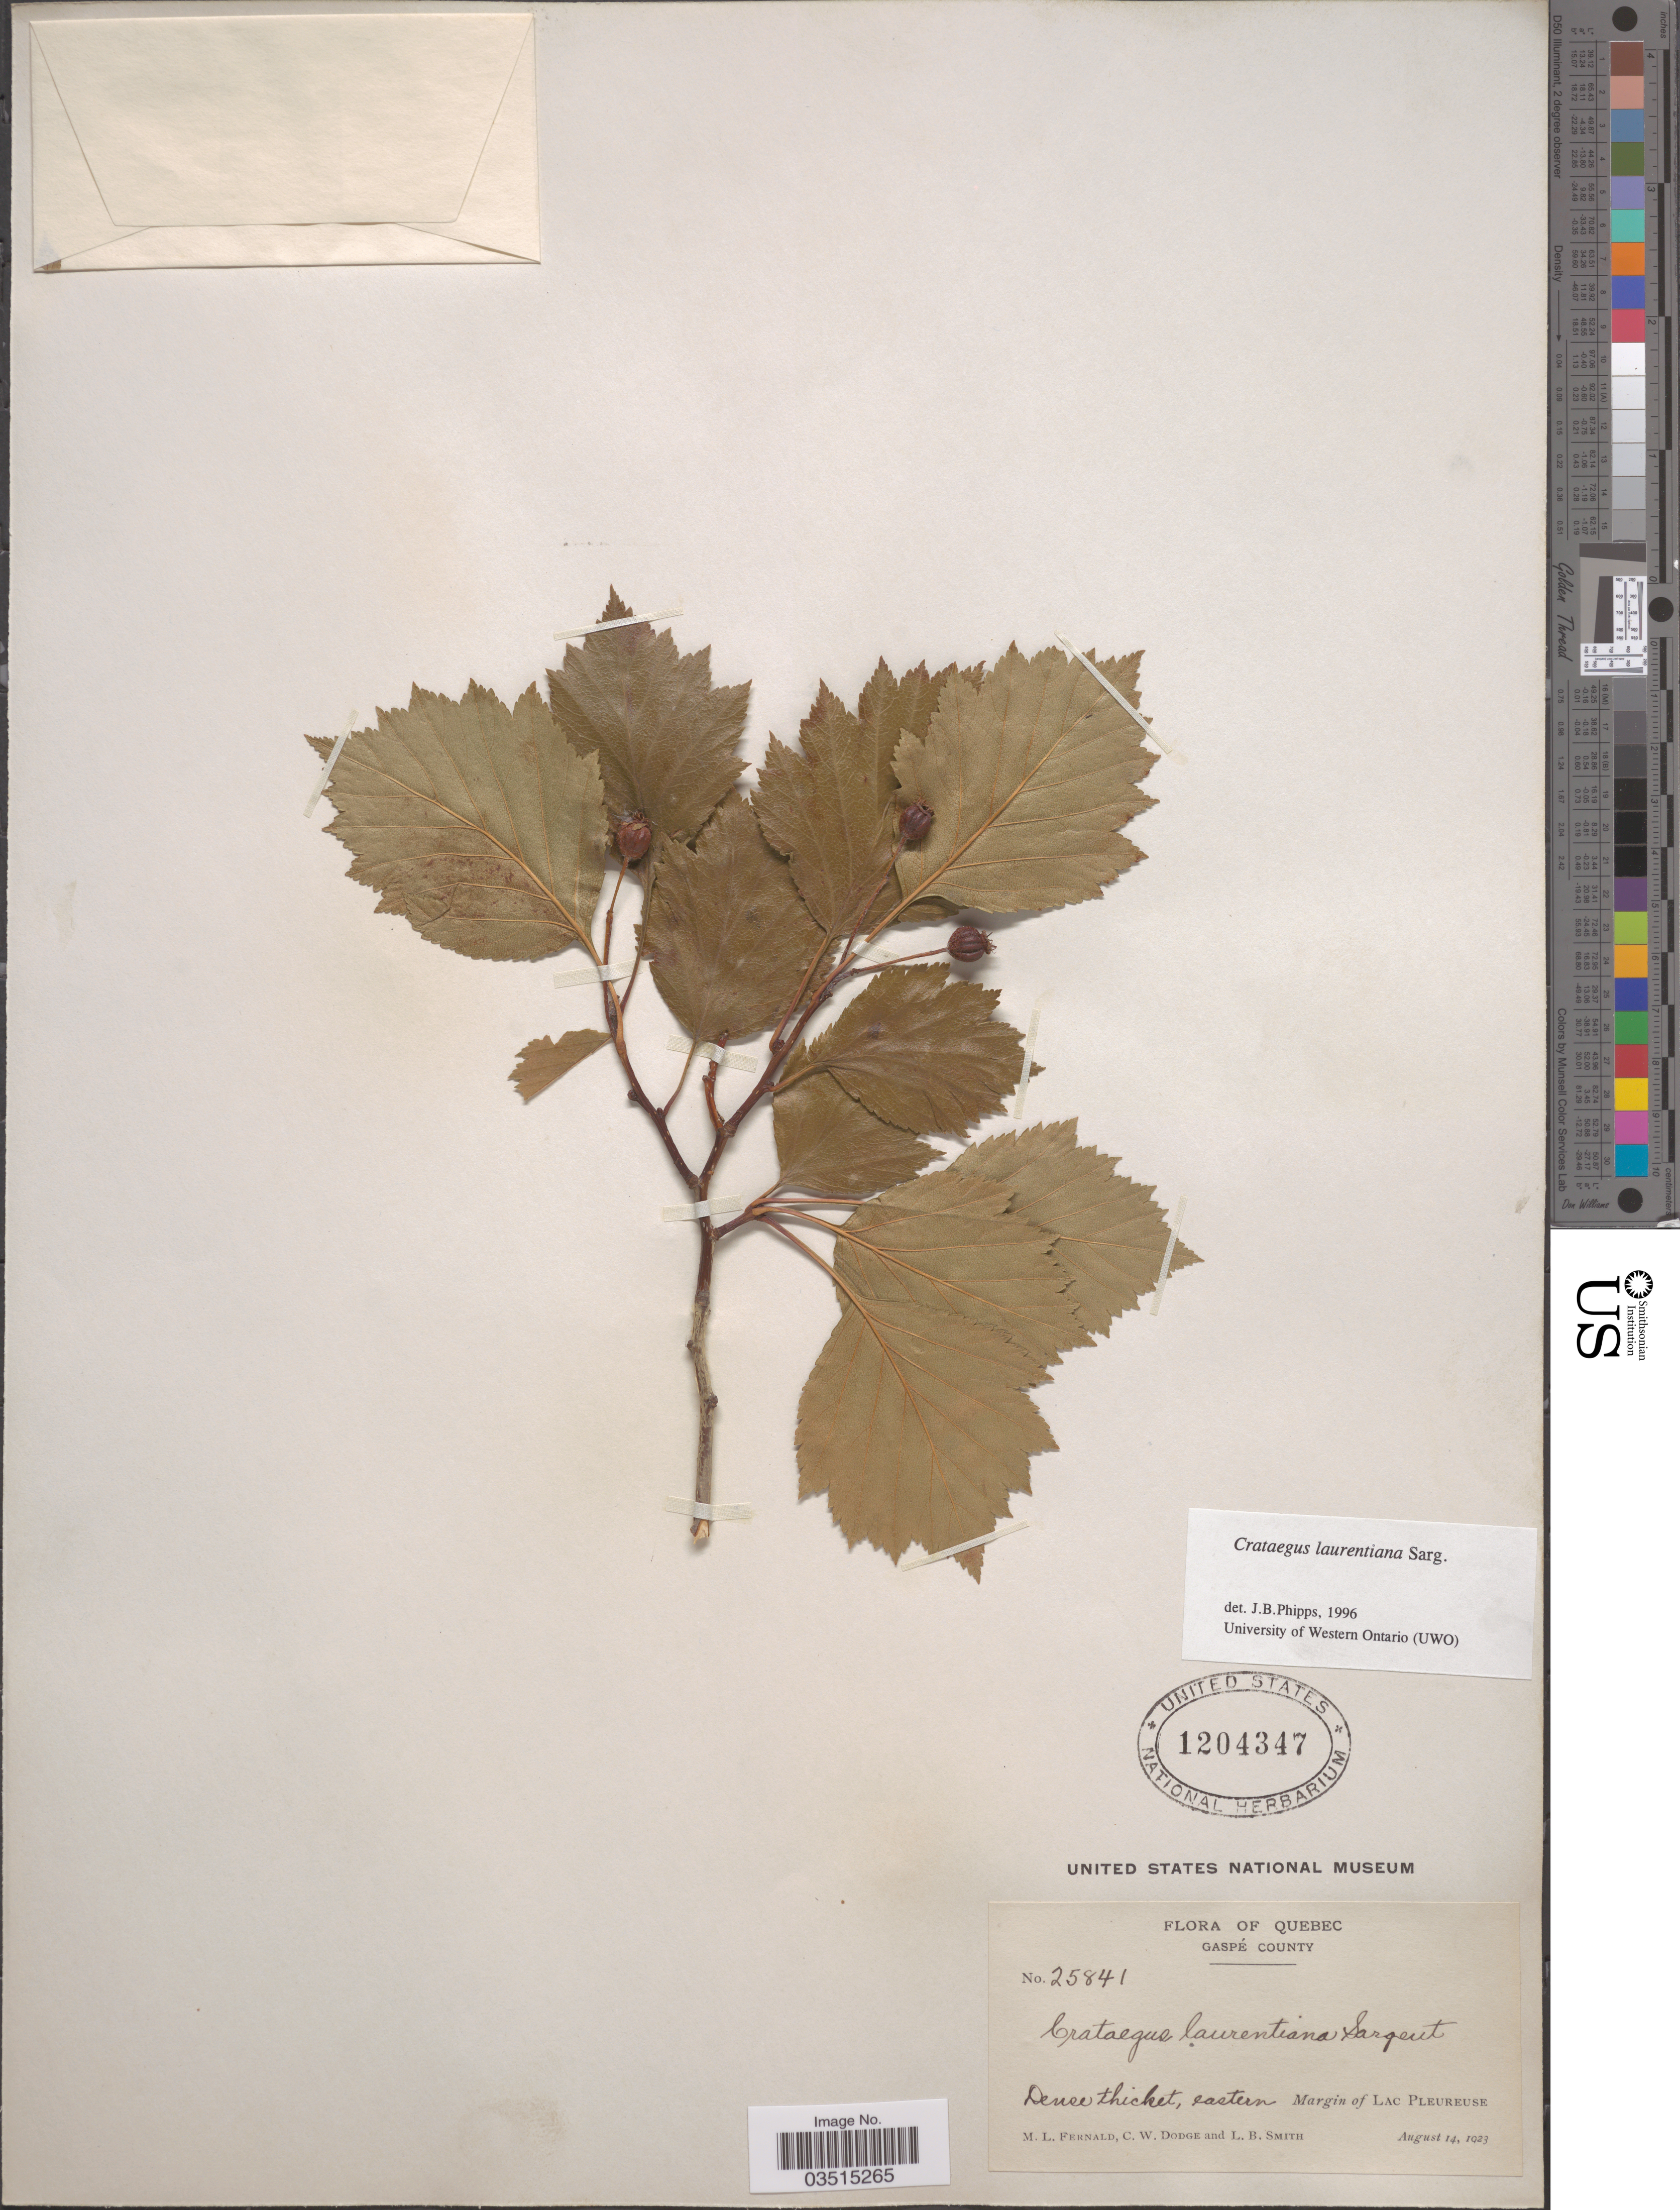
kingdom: Plantae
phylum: Tracheophyta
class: Magnoliopsida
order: Rosales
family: Rosaceae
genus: Crataegus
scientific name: Crataegus laurentiana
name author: Sarg.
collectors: M. L. Fernald, C. Dodge & L. Smith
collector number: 25841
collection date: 1923-08-14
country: Canada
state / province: Quebec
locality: Gaspé County. Eastern Margin of Lac Pleureuse.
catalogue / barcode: US 1204347